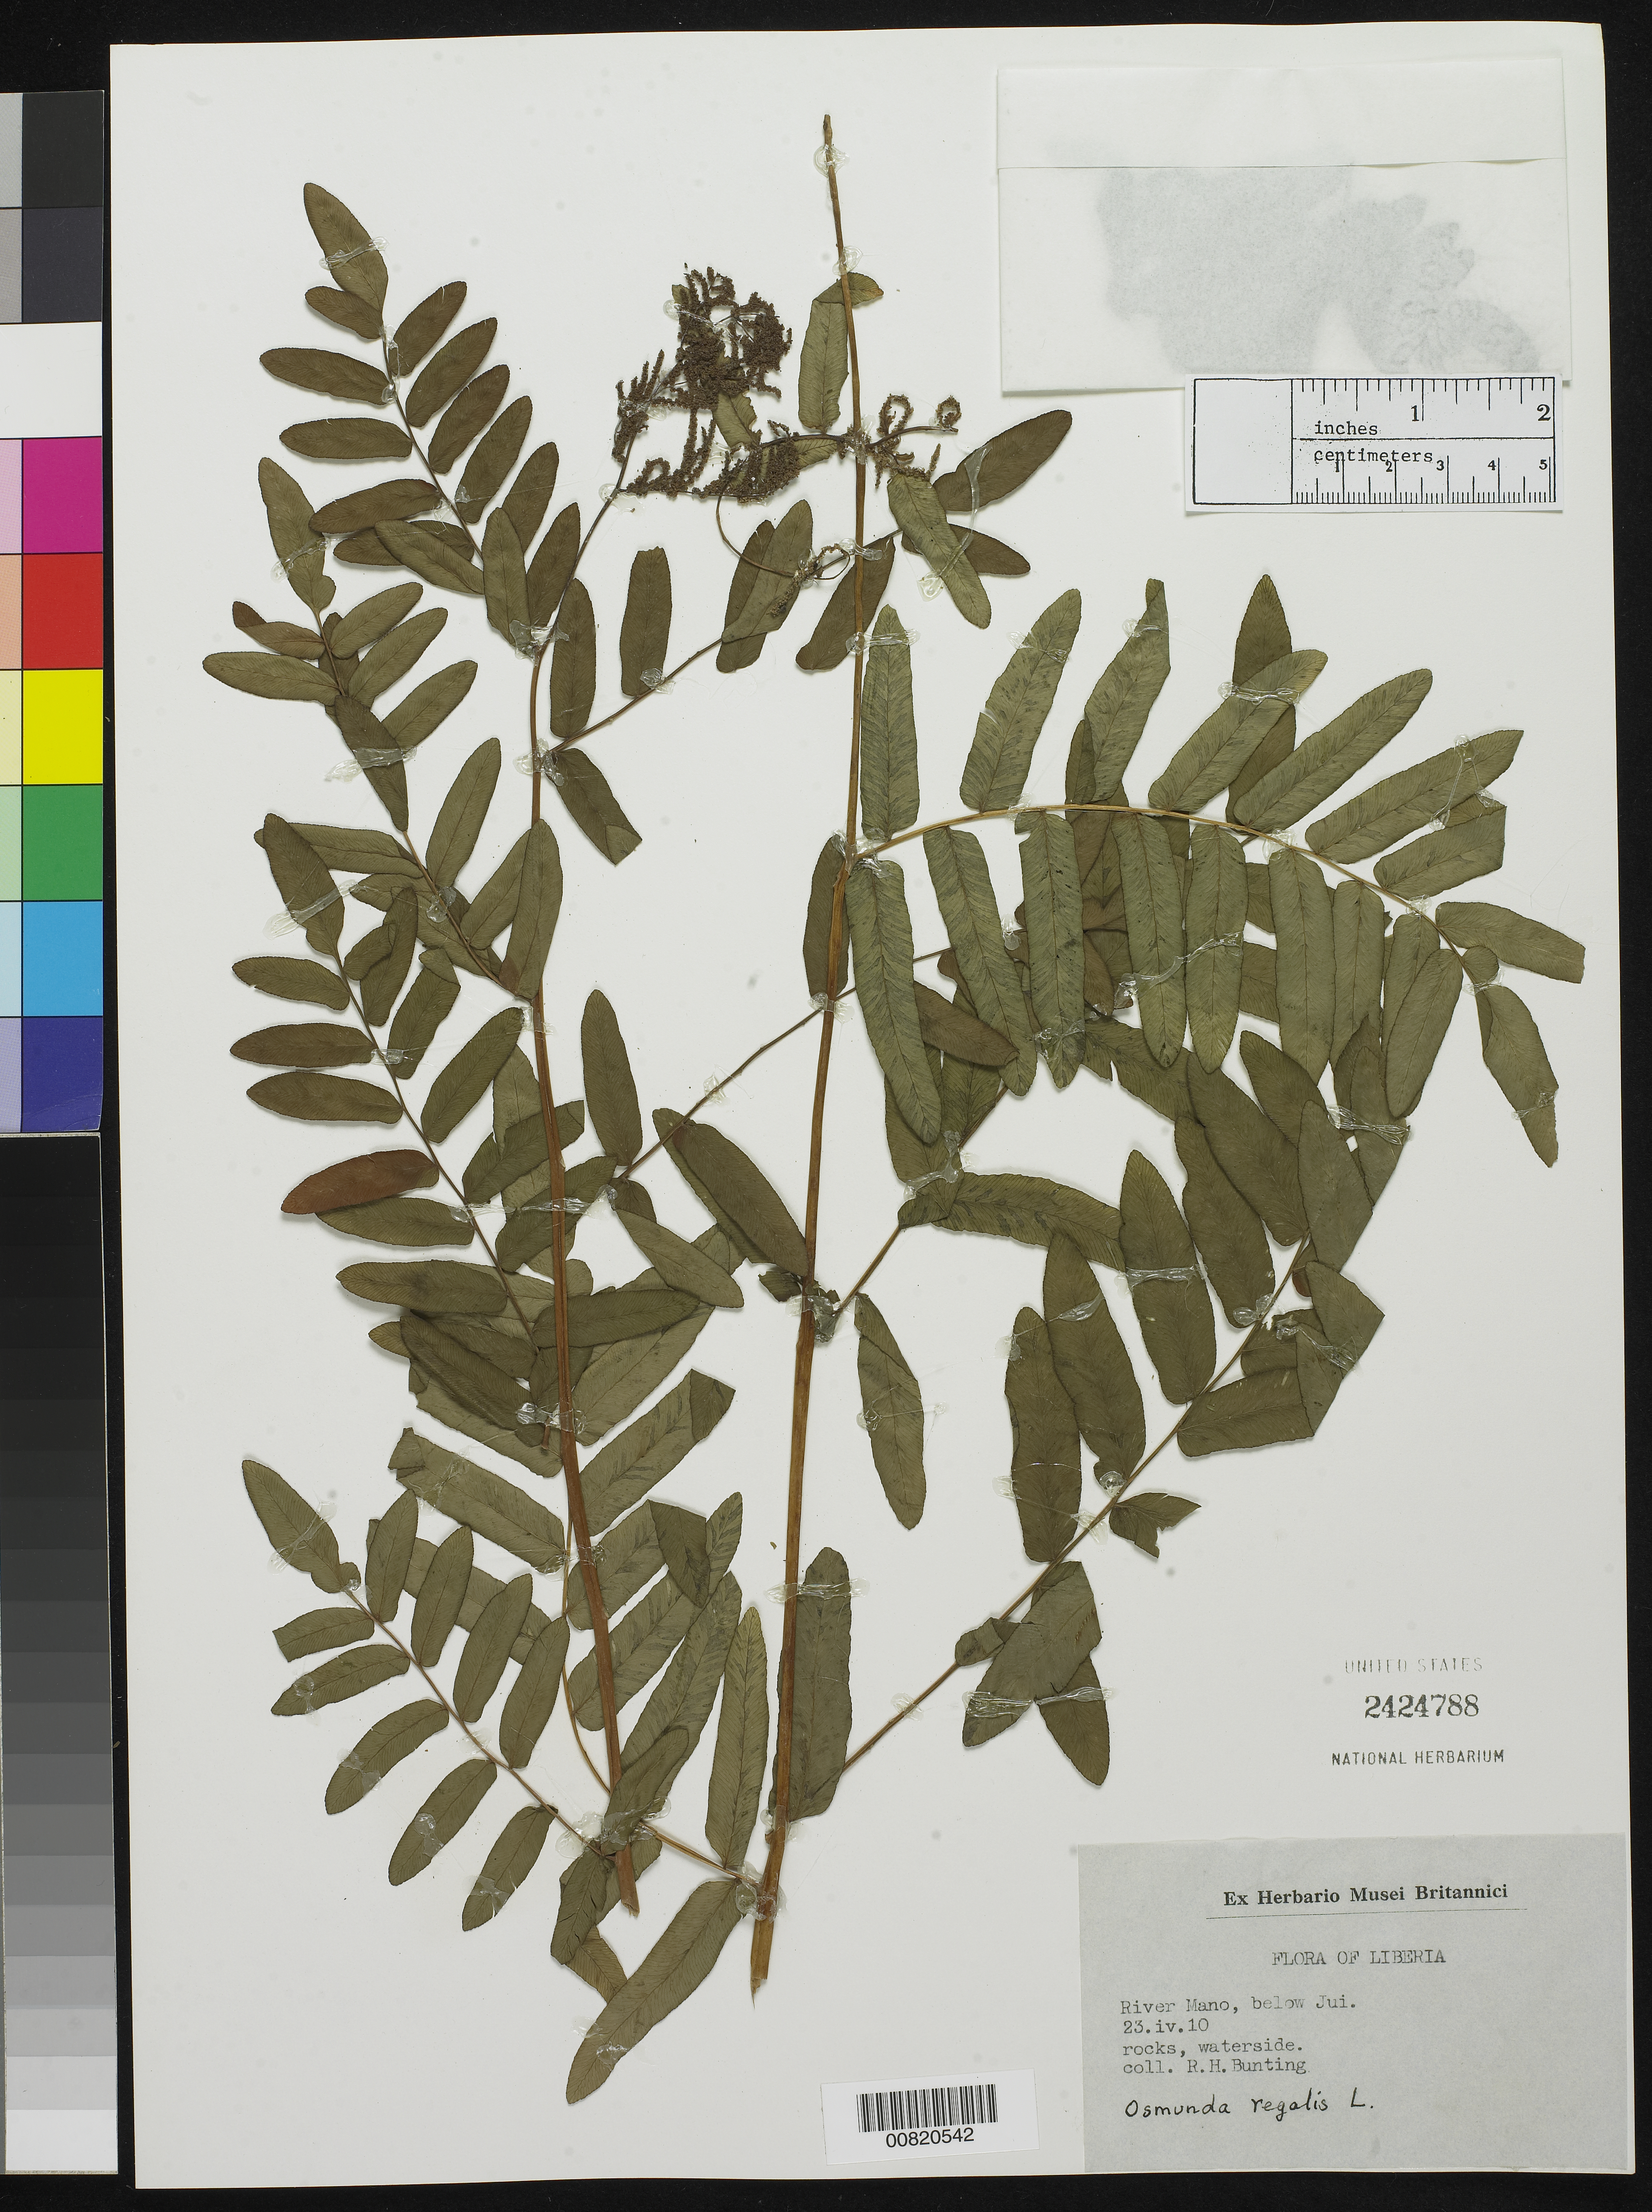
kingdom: Plantae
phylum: Tracheophyta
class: Polypodiopsida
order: Osmundales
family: Osmundaceae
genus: Osmunda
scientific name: Osmunda regalis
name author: L.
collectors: R. H. Bunting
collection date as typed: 23 Apr 1910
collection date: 1910-04-23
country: Liberia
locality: River Mano, below Jui.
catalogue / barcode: US 2424788